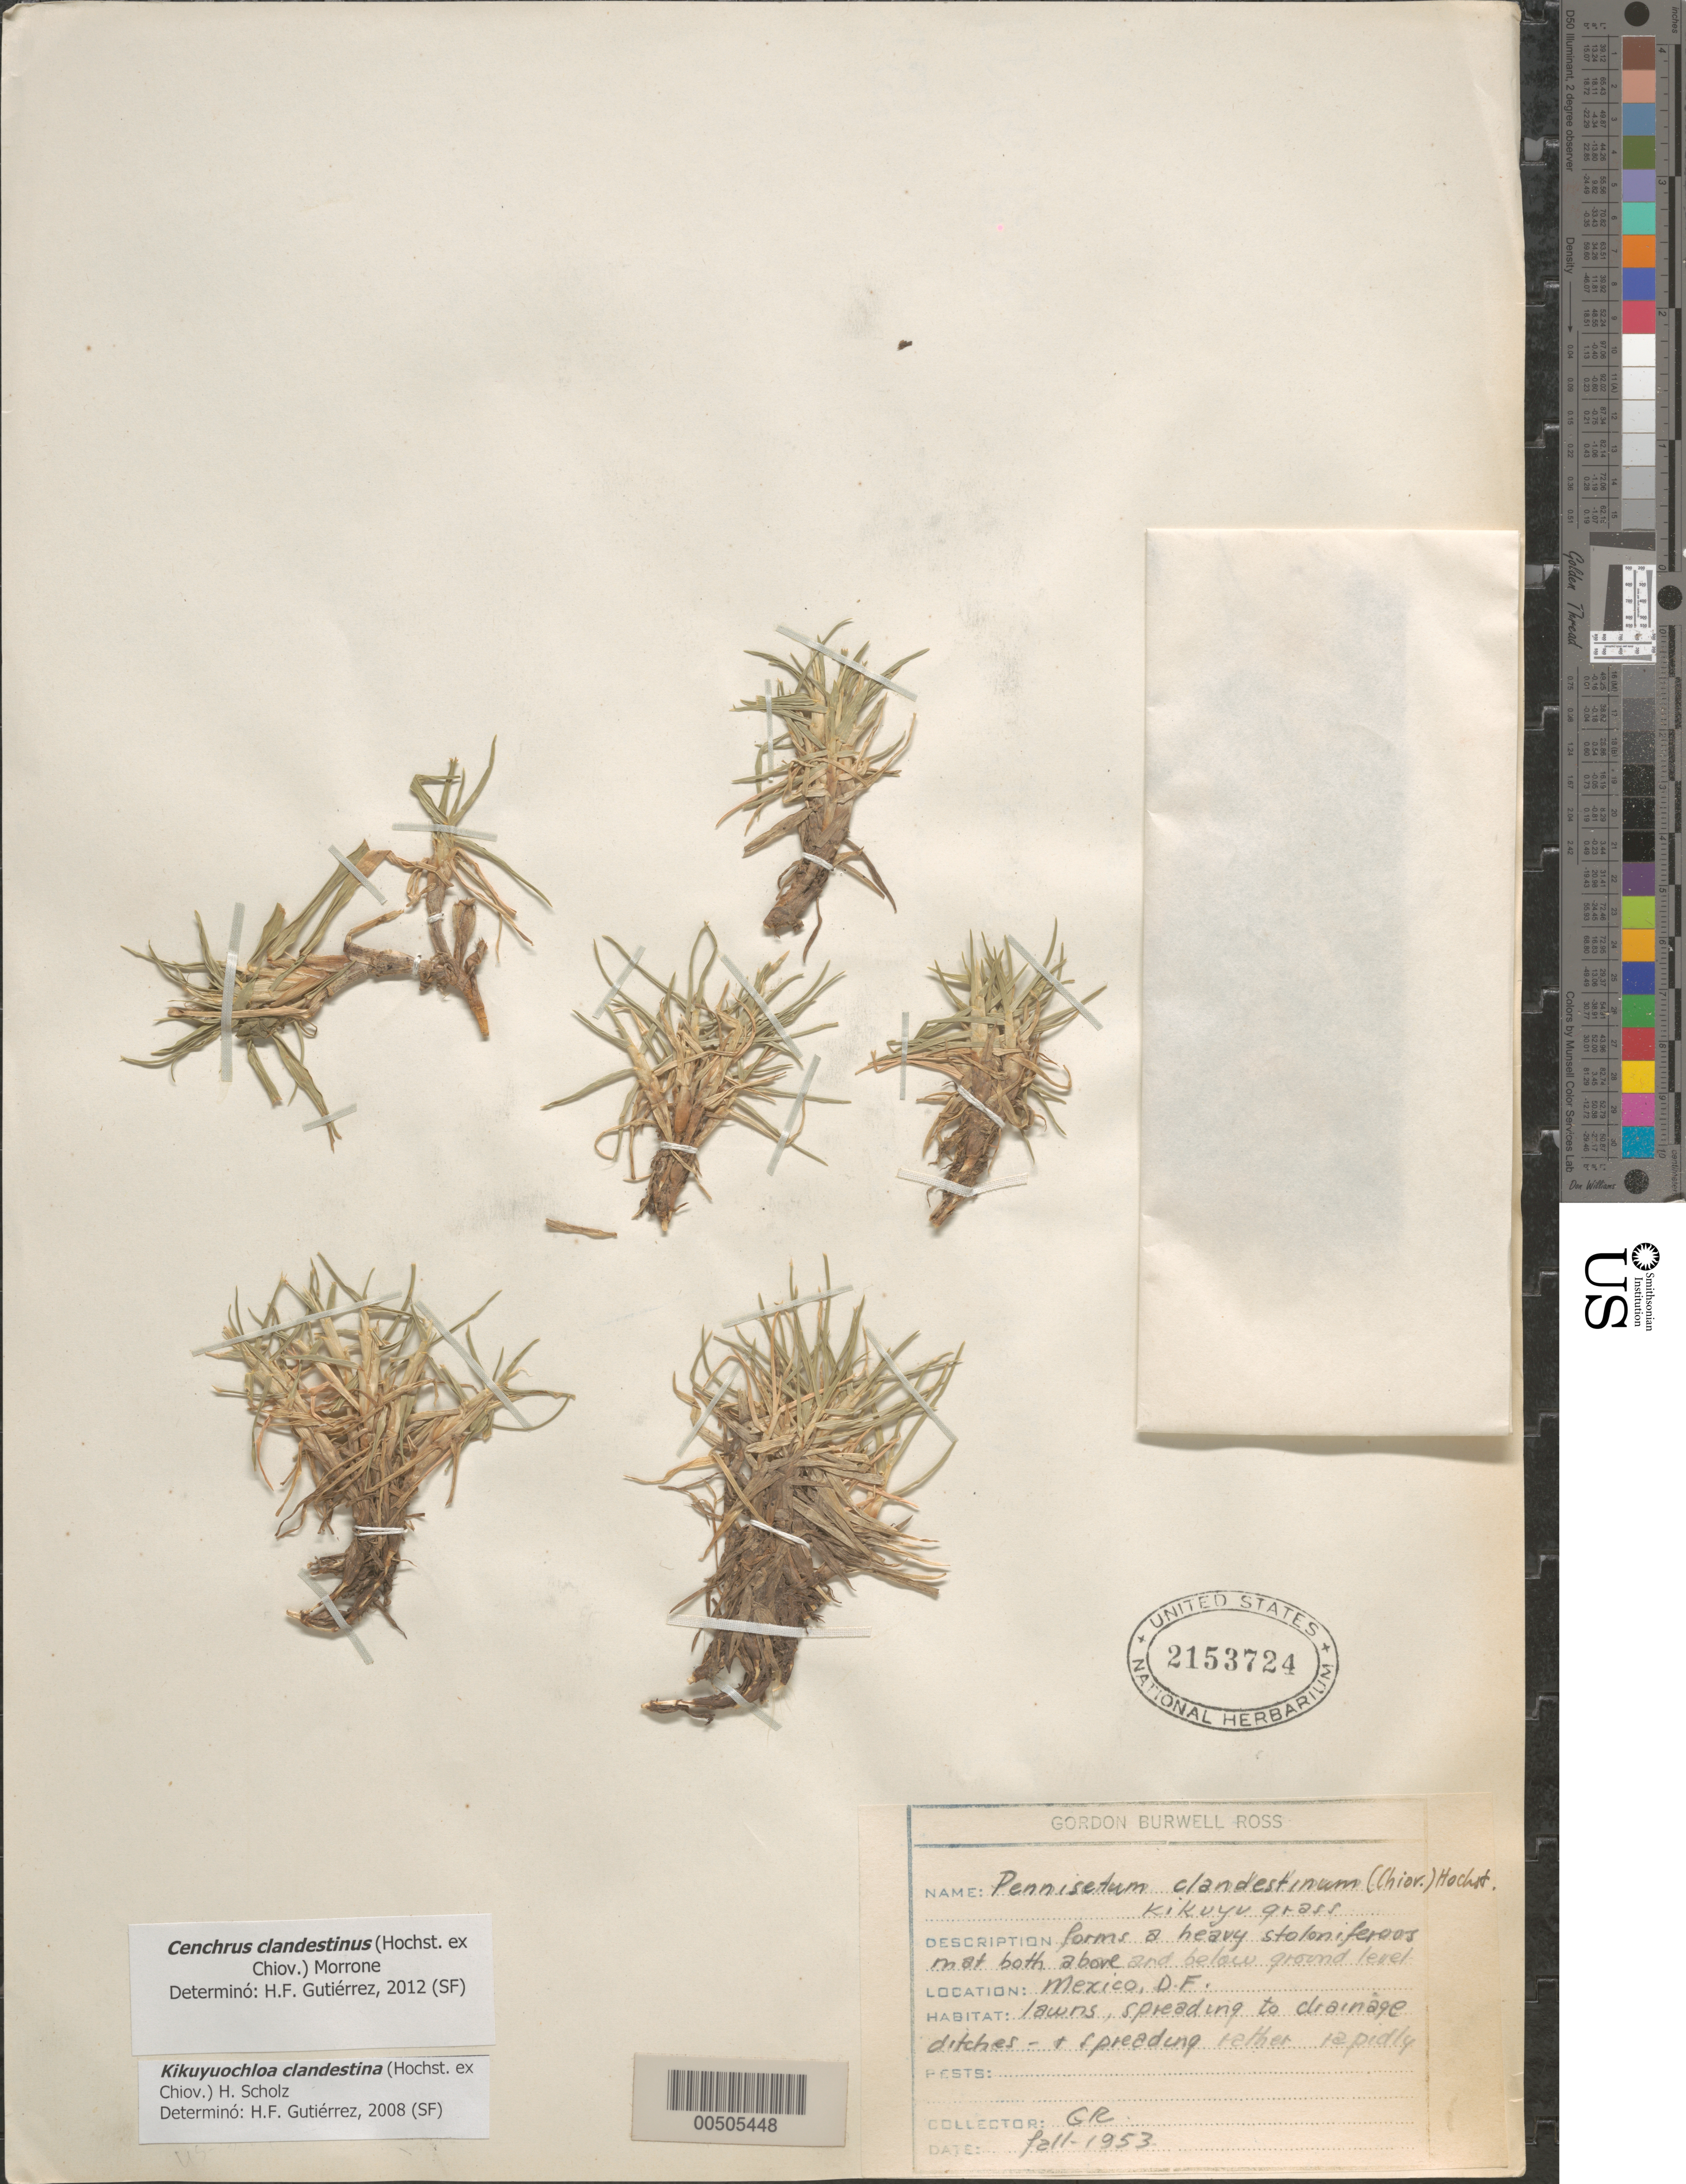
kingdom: Plantae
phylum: Tracheophyta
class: Liliopsida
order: Poales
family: Poaceae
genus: Cenchrus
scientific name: Cenchrus clandestinus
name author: (Hochst. & Chiov.) Morrone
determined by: Gutiérrez, H. F.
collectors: G. B. Ross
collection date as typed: Fal 1953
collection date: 1953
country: Mexico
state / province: Distrito Federal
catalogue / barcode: US 2153724